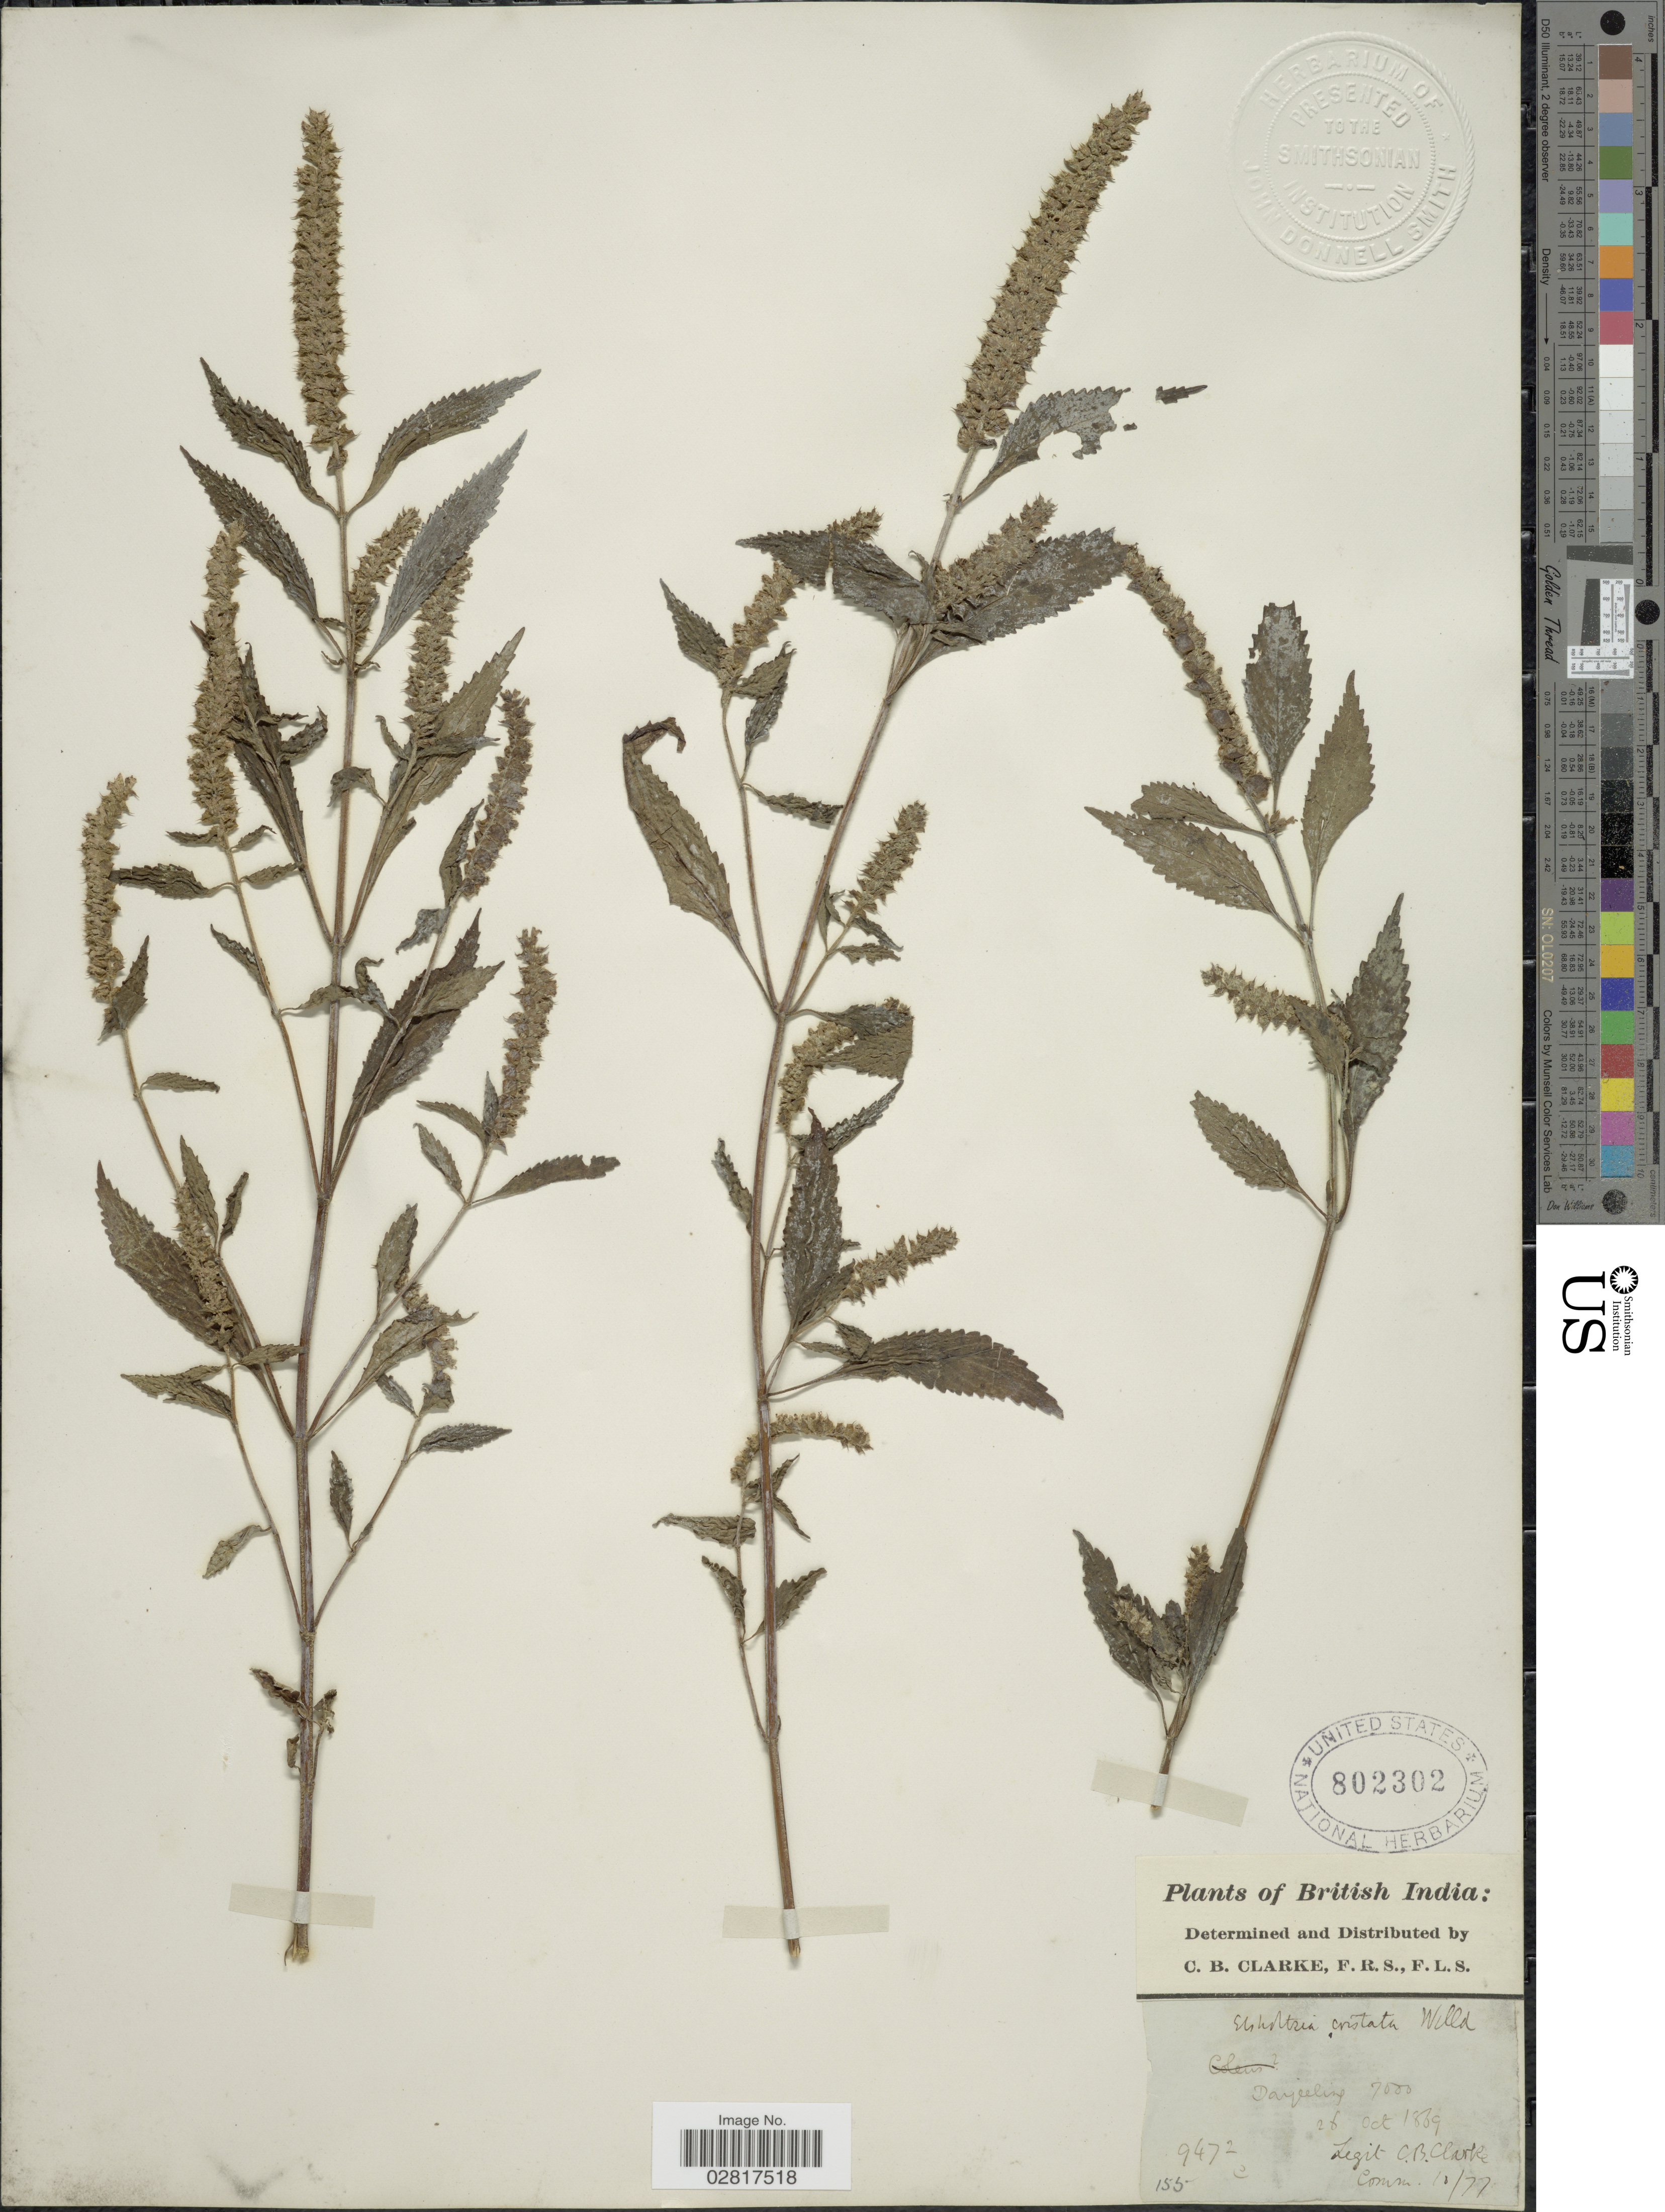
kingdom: Plantae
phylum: Tracheophyta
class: Magnoliopsida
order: Lamiales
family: Lamiaceae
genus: Elsholtzia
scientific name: Elsholtzia patrinii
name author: (Lepech.) Garcke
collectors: C. B. Clarke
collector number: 9472C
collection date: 1869-10-26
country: India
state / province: West Bengal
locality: British India, Darjeeling.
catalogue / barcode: US 802302